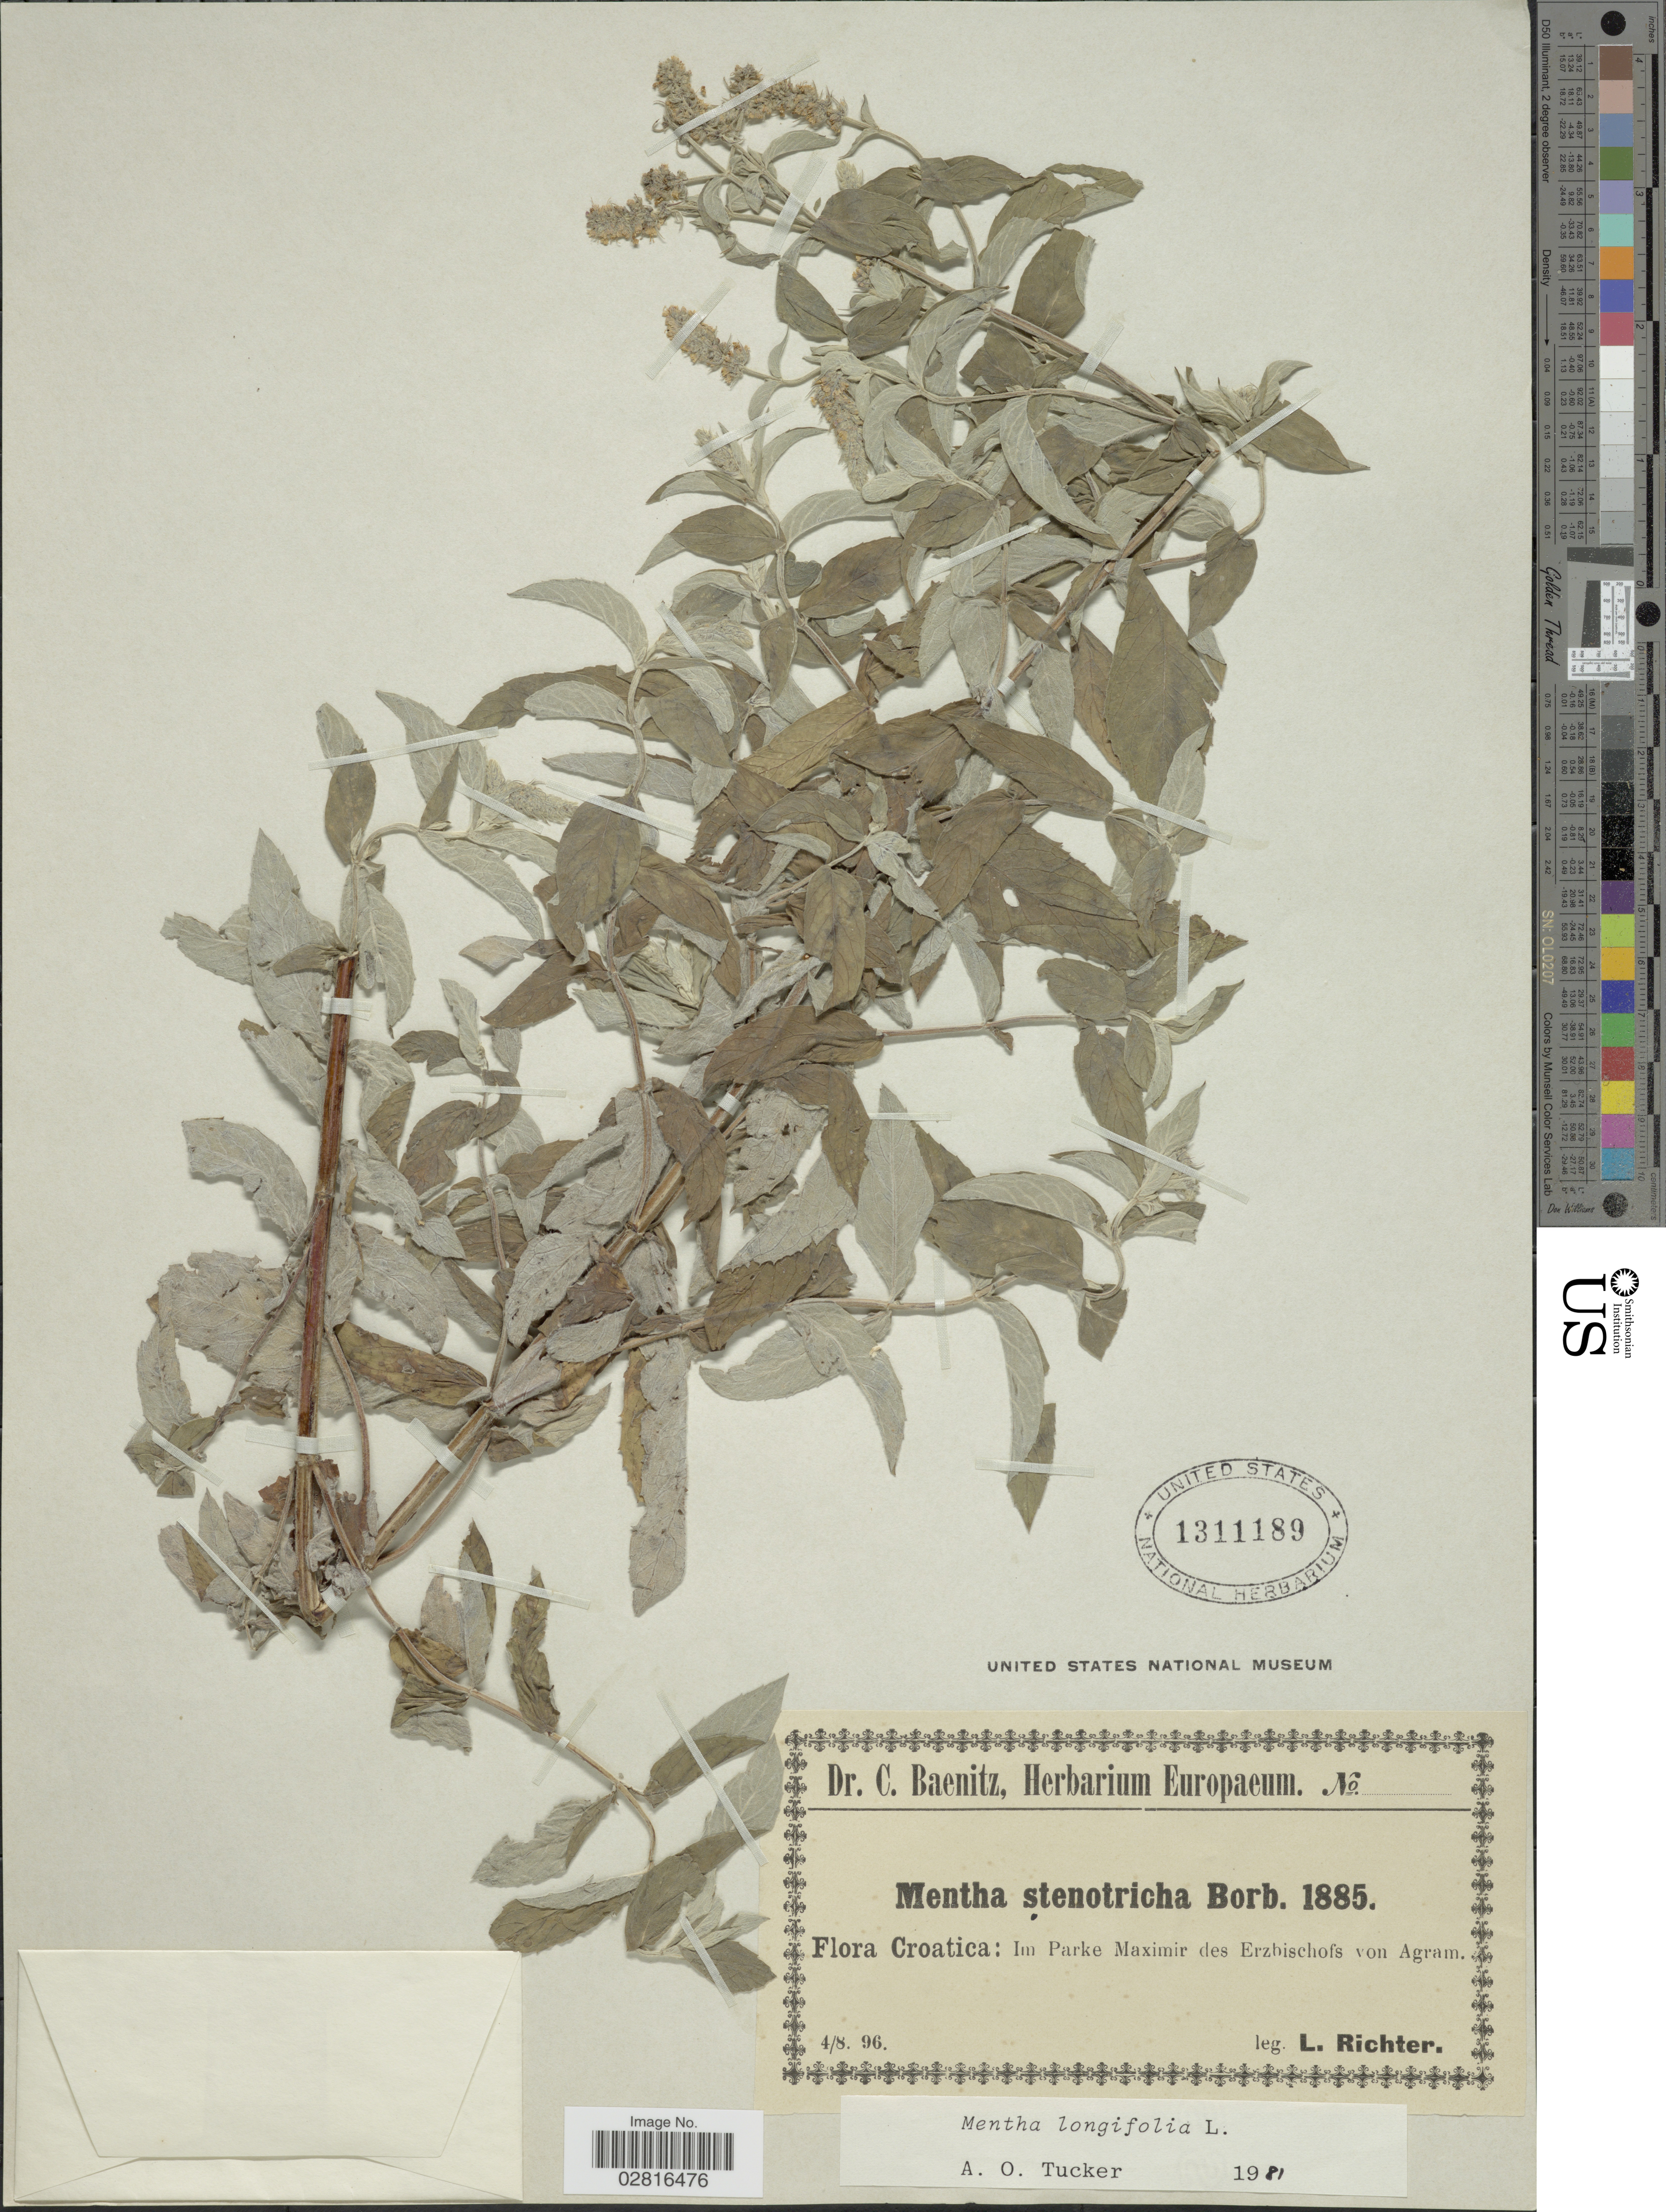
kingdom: Plantae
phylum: Tracheophyta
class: Magnoliopsida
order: Lamiales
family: Lamiaceae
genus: Mentha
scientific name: Mentha longifolia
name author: (L.) L.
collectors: L. Richter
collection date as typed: Transcribed d/m/y: 4/8/96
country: Croatia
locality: Im Parke Maximir des Erzbischofs von Agram.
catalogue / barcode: US 1311189